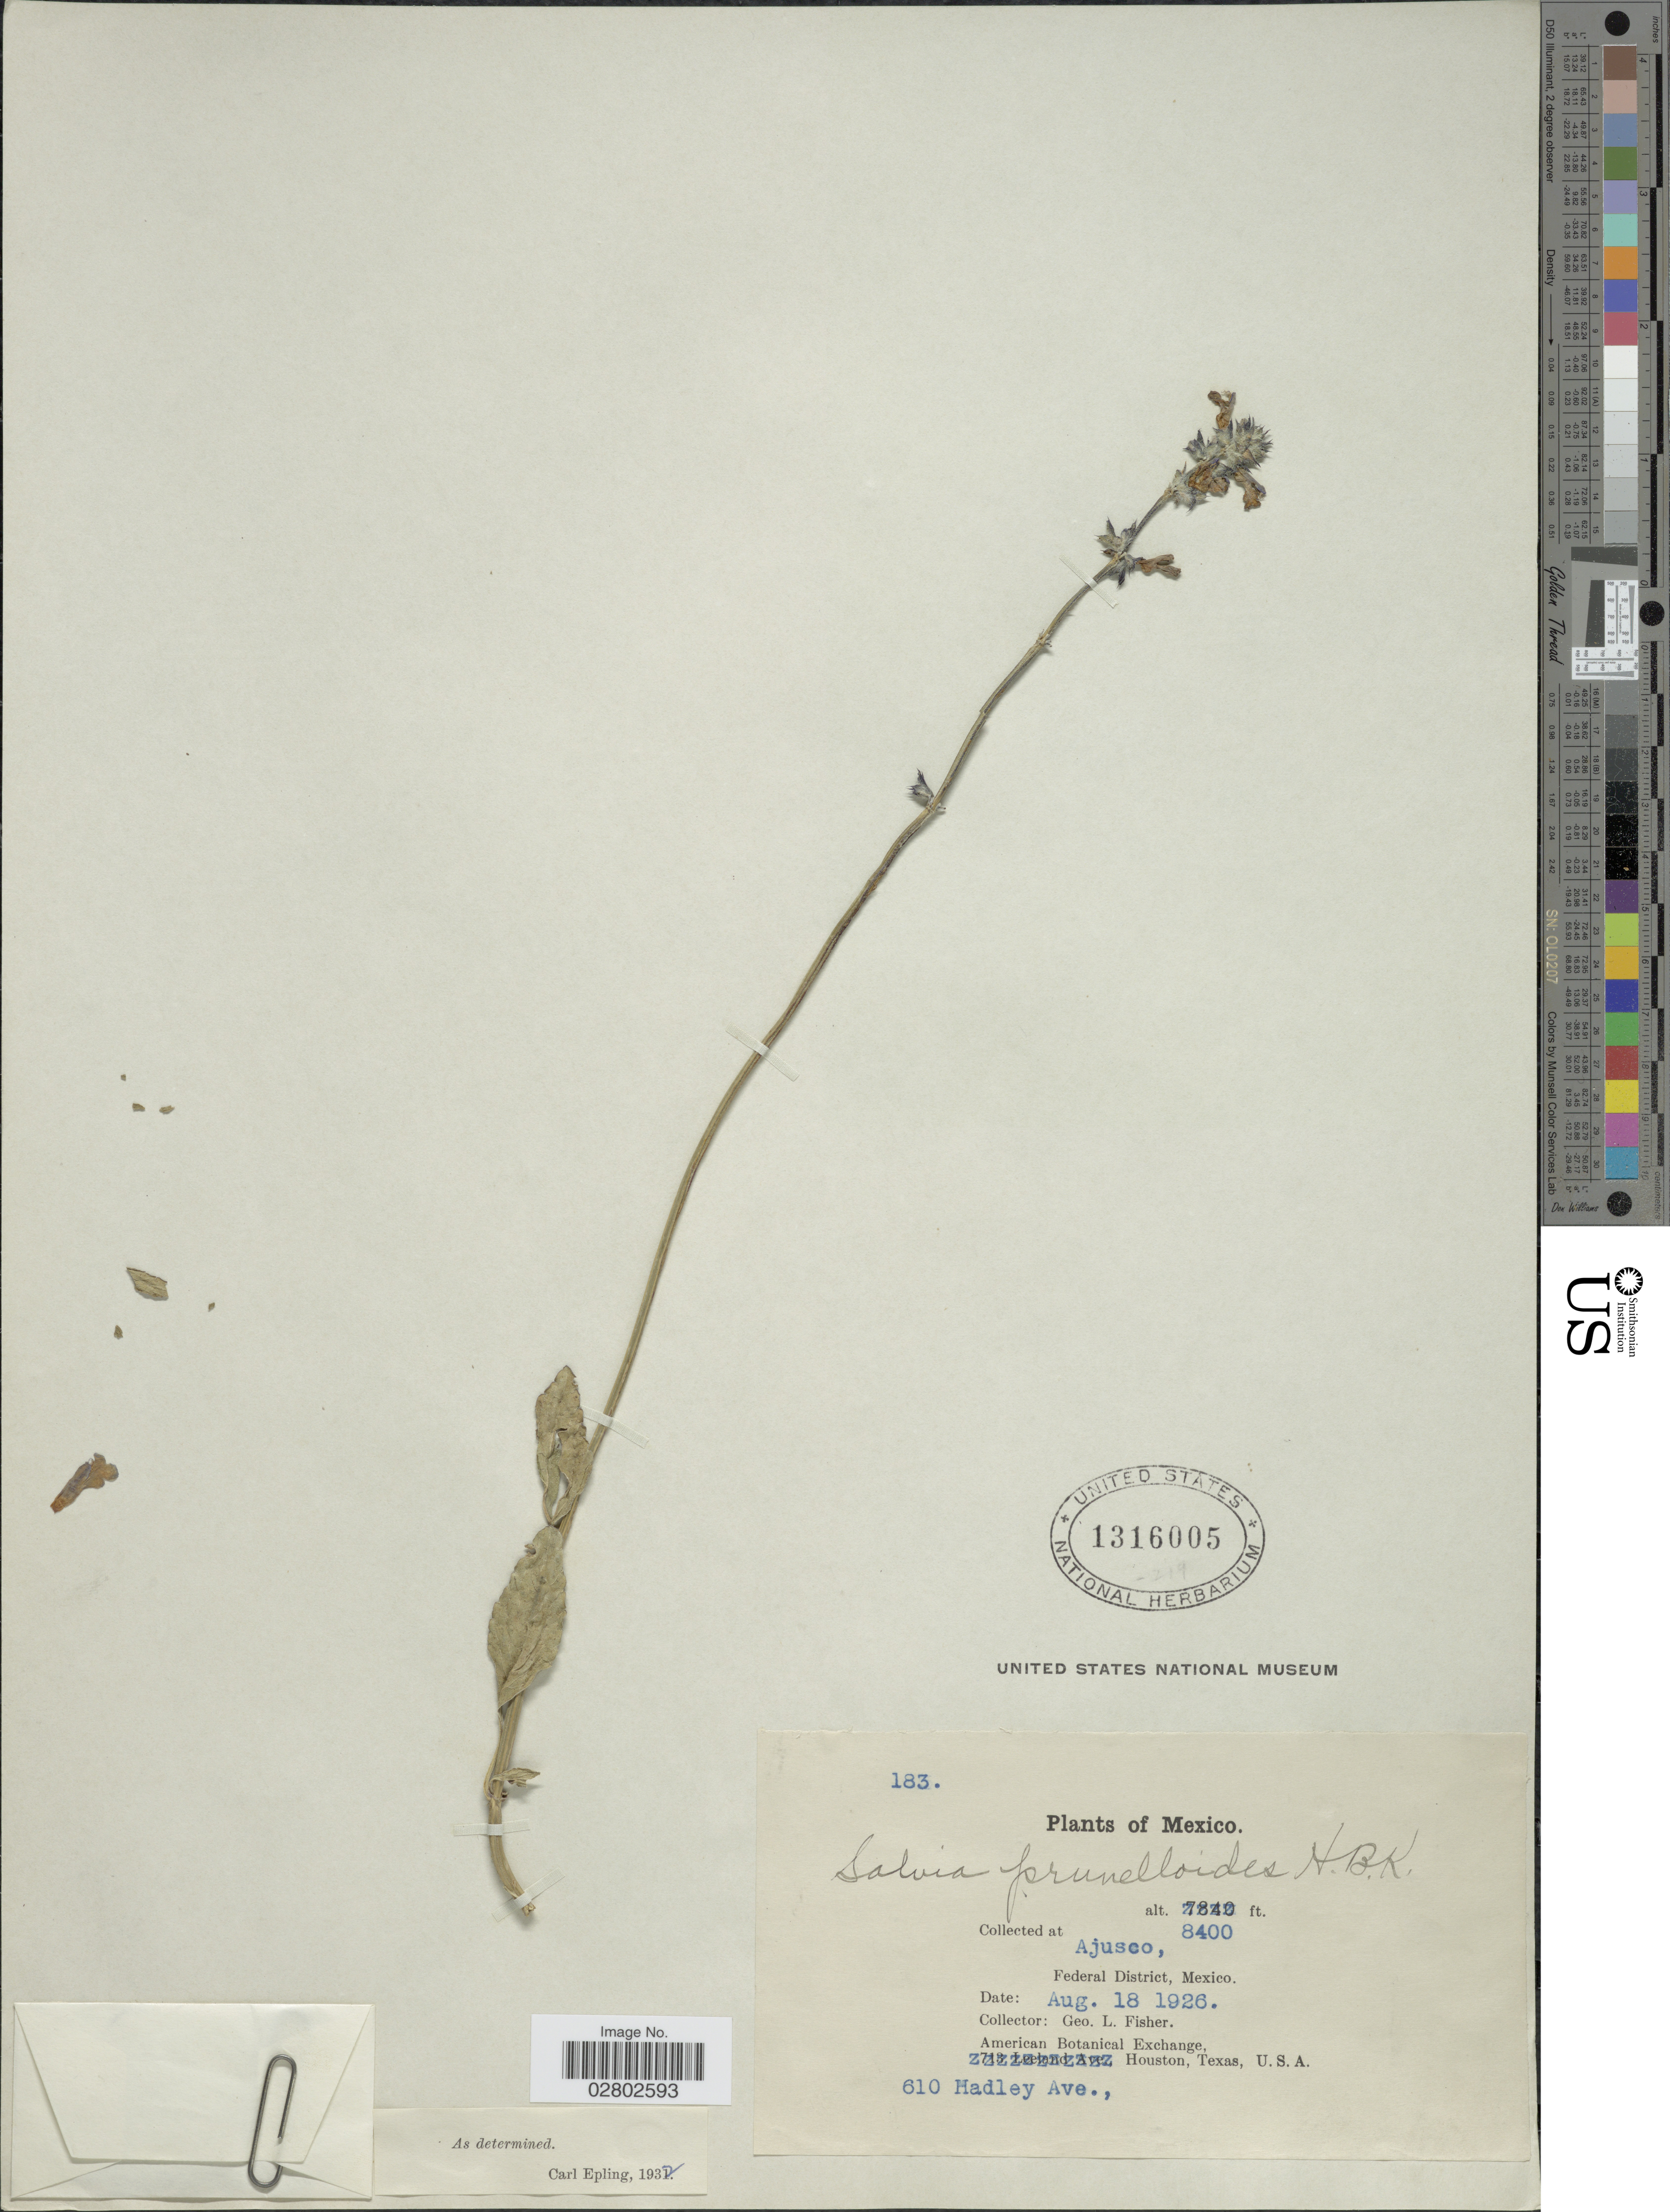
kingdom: Plantae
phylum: Tracheophyta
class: Magnoliopsida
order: Lamiales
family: Lamiaceae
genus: Salvia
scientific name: Salvia prunelloides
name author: Kunth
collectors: G. L. Fisher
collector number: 183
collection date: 1926-08-18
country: Mexico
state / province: Distrito Federal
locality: Ajusco, Federal District.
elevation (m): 2560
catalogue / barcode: US 1316005